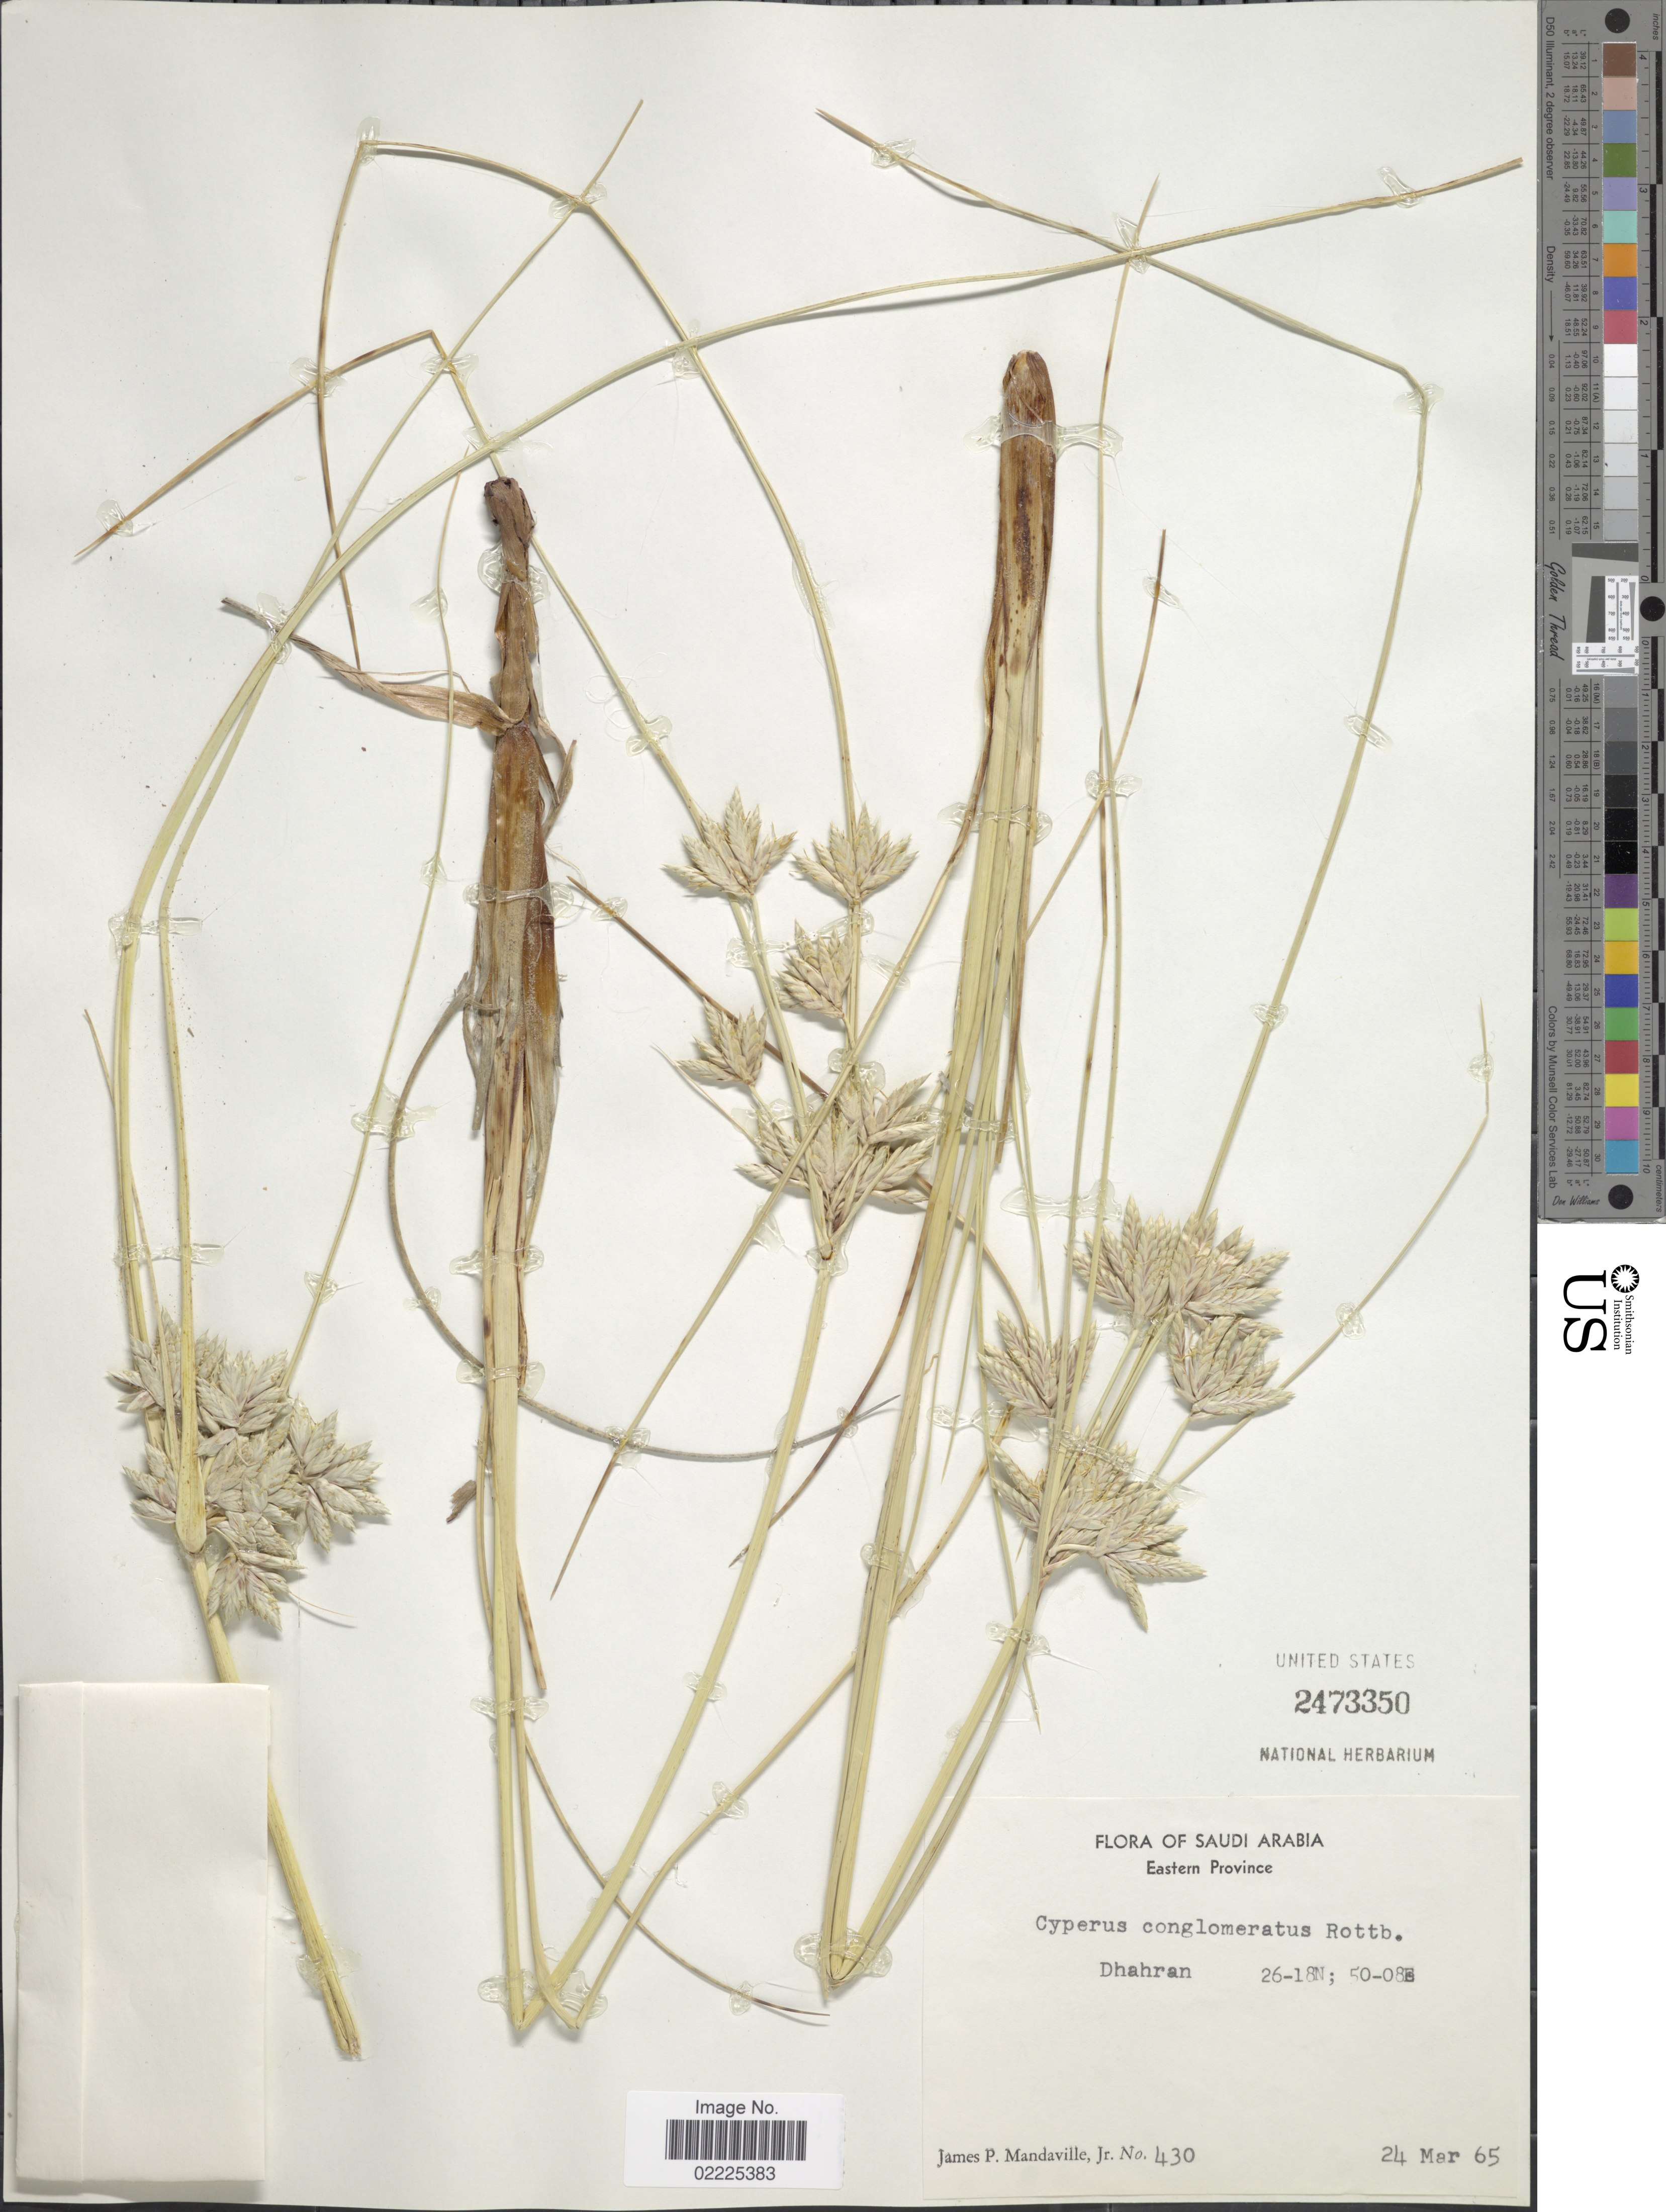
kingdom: Plantae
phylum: Tracheophyta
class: Liliopsida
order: Poales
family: Cyperaceae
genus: Cyperus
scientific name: Cyperus conglomeratus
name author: Rottb.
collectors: J. Mandaville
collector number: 430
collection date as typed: Transcribed d/m/y: 24/3/65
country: Saudi Arabia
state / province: Ash Sharqiyah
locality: Eastern Province, Dhahran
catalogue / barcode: US 2473350